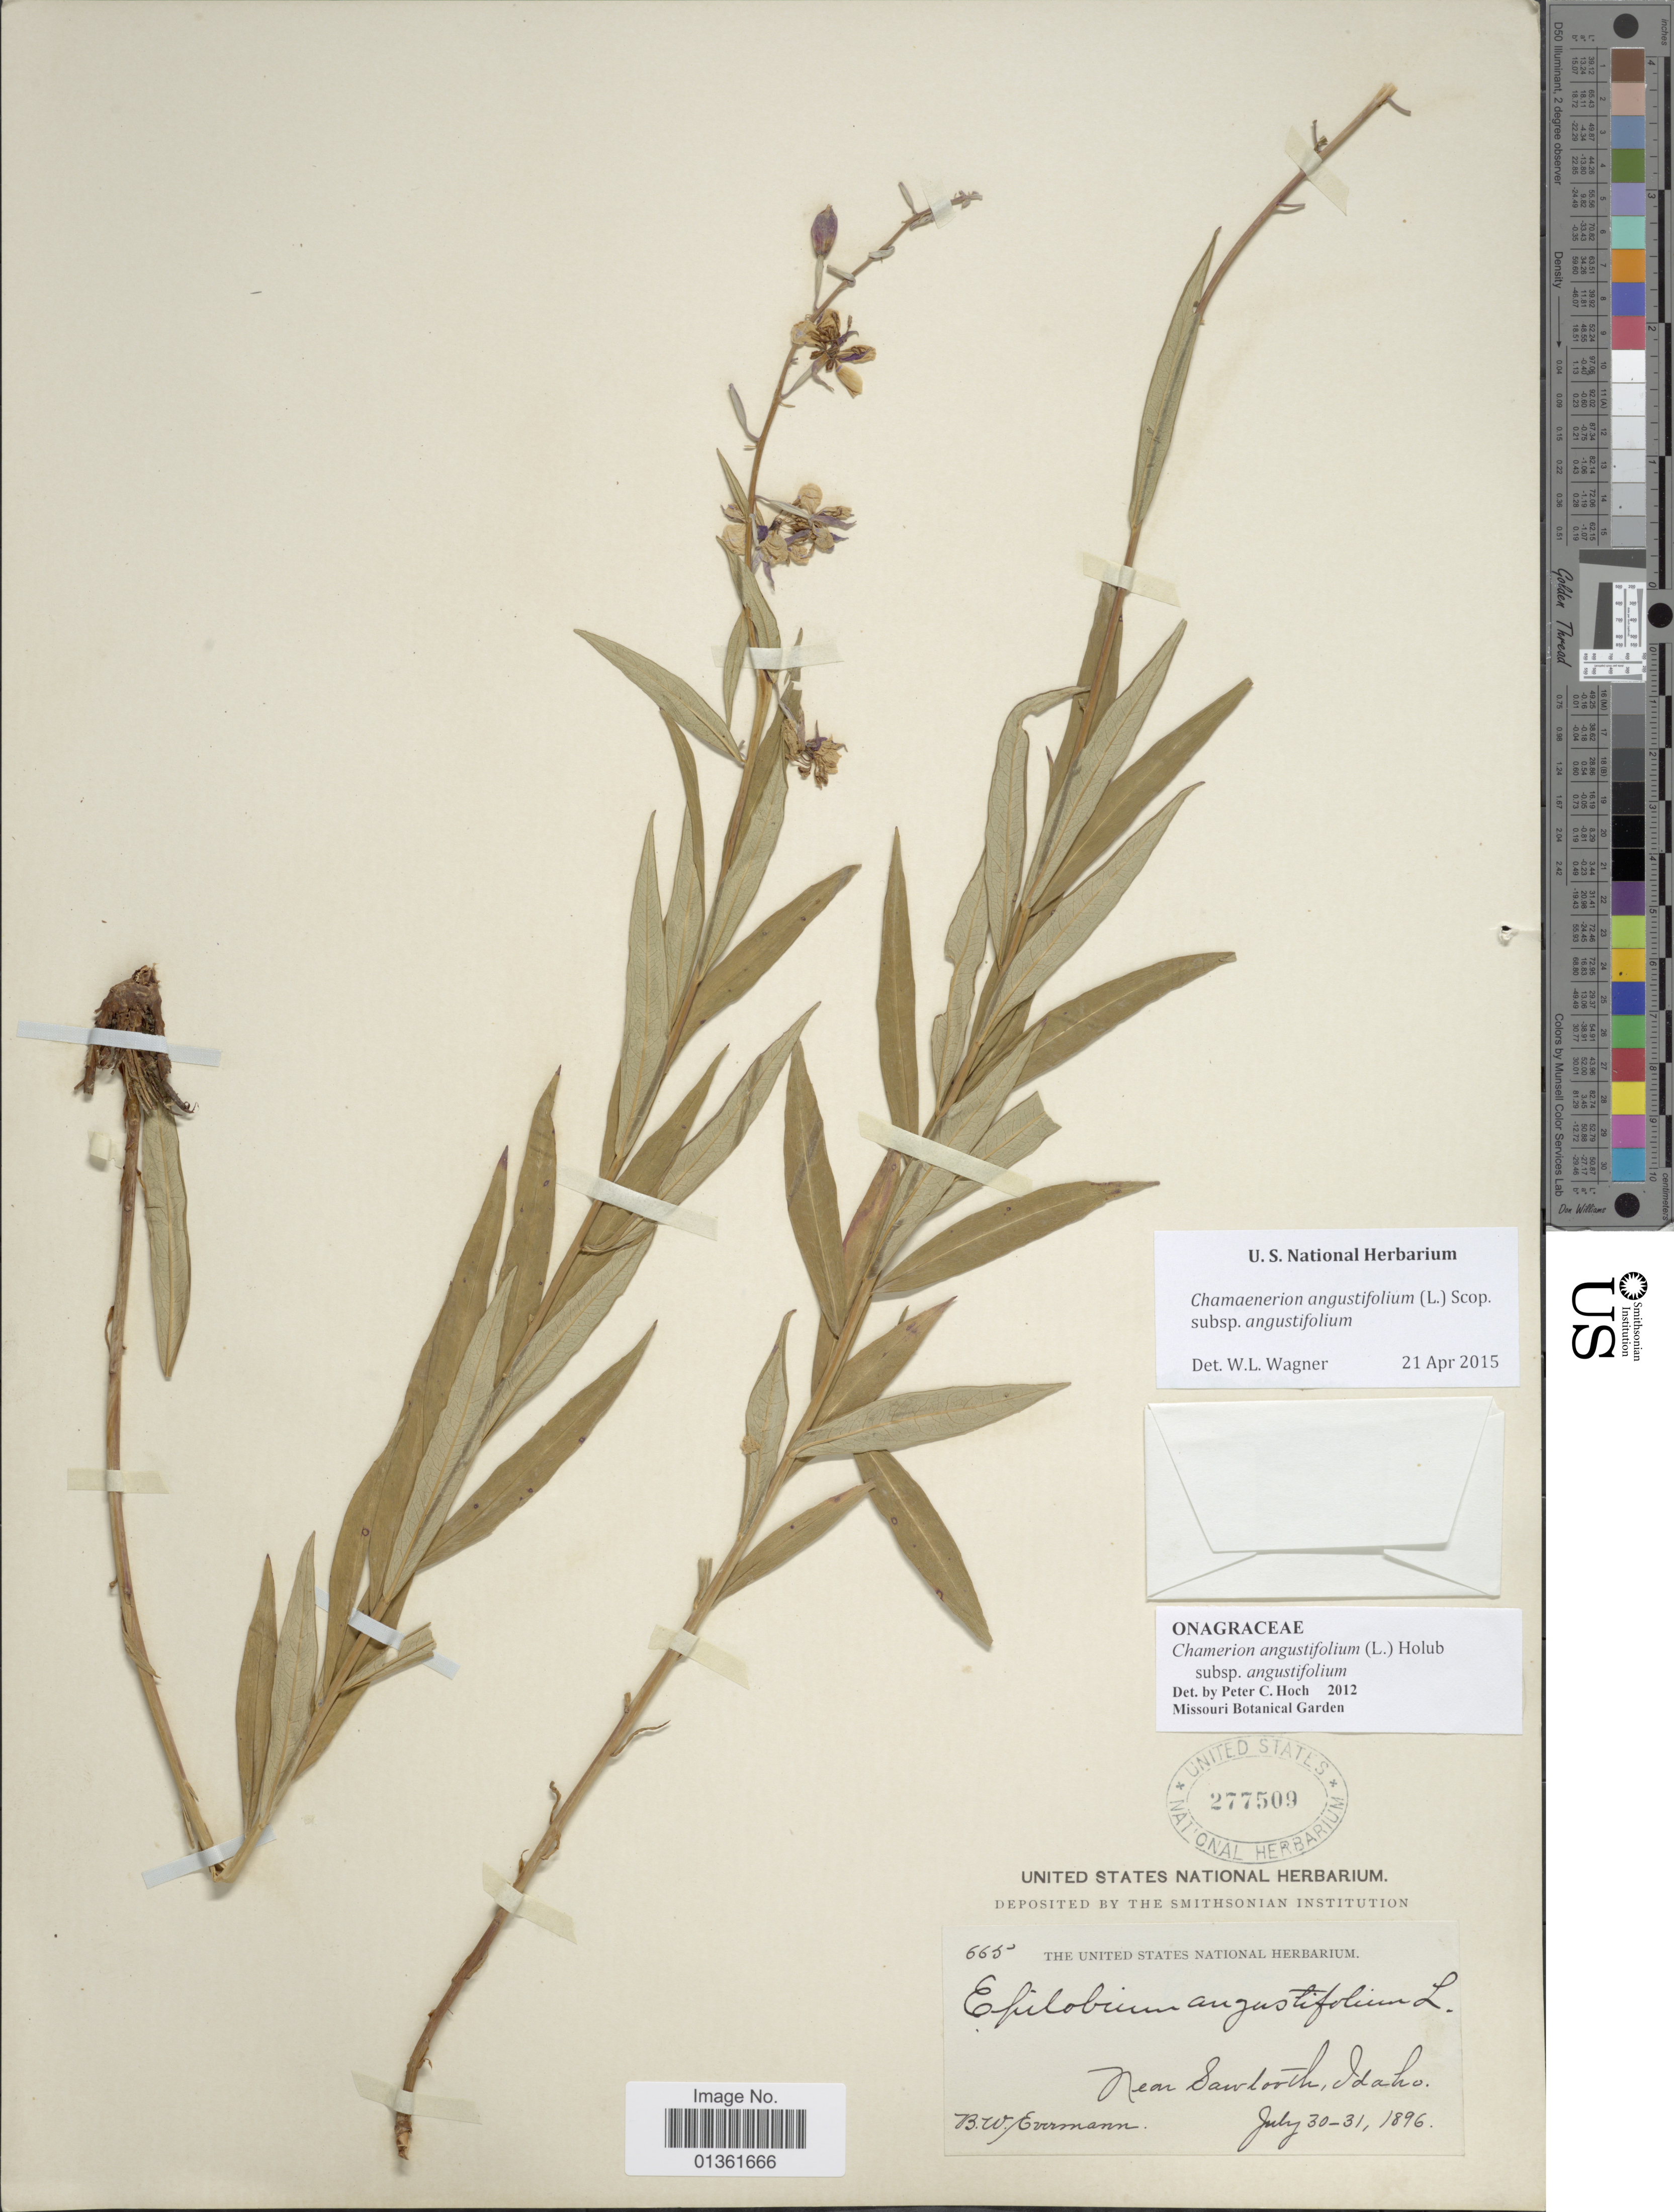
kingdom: Plantae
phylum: Tracheophyta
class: Magnoliopsida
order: Myrtales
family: Onagraceae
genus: Chamaenerion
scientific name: Chamaenerion angustifolium subsp. angustifolium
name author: (L.) Scop.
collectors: B. W. Evermann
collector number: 665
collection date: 1896-07-30/1896-07-31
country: United States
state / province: Idaho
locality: Near Sawtooth.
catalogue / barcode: US 277509